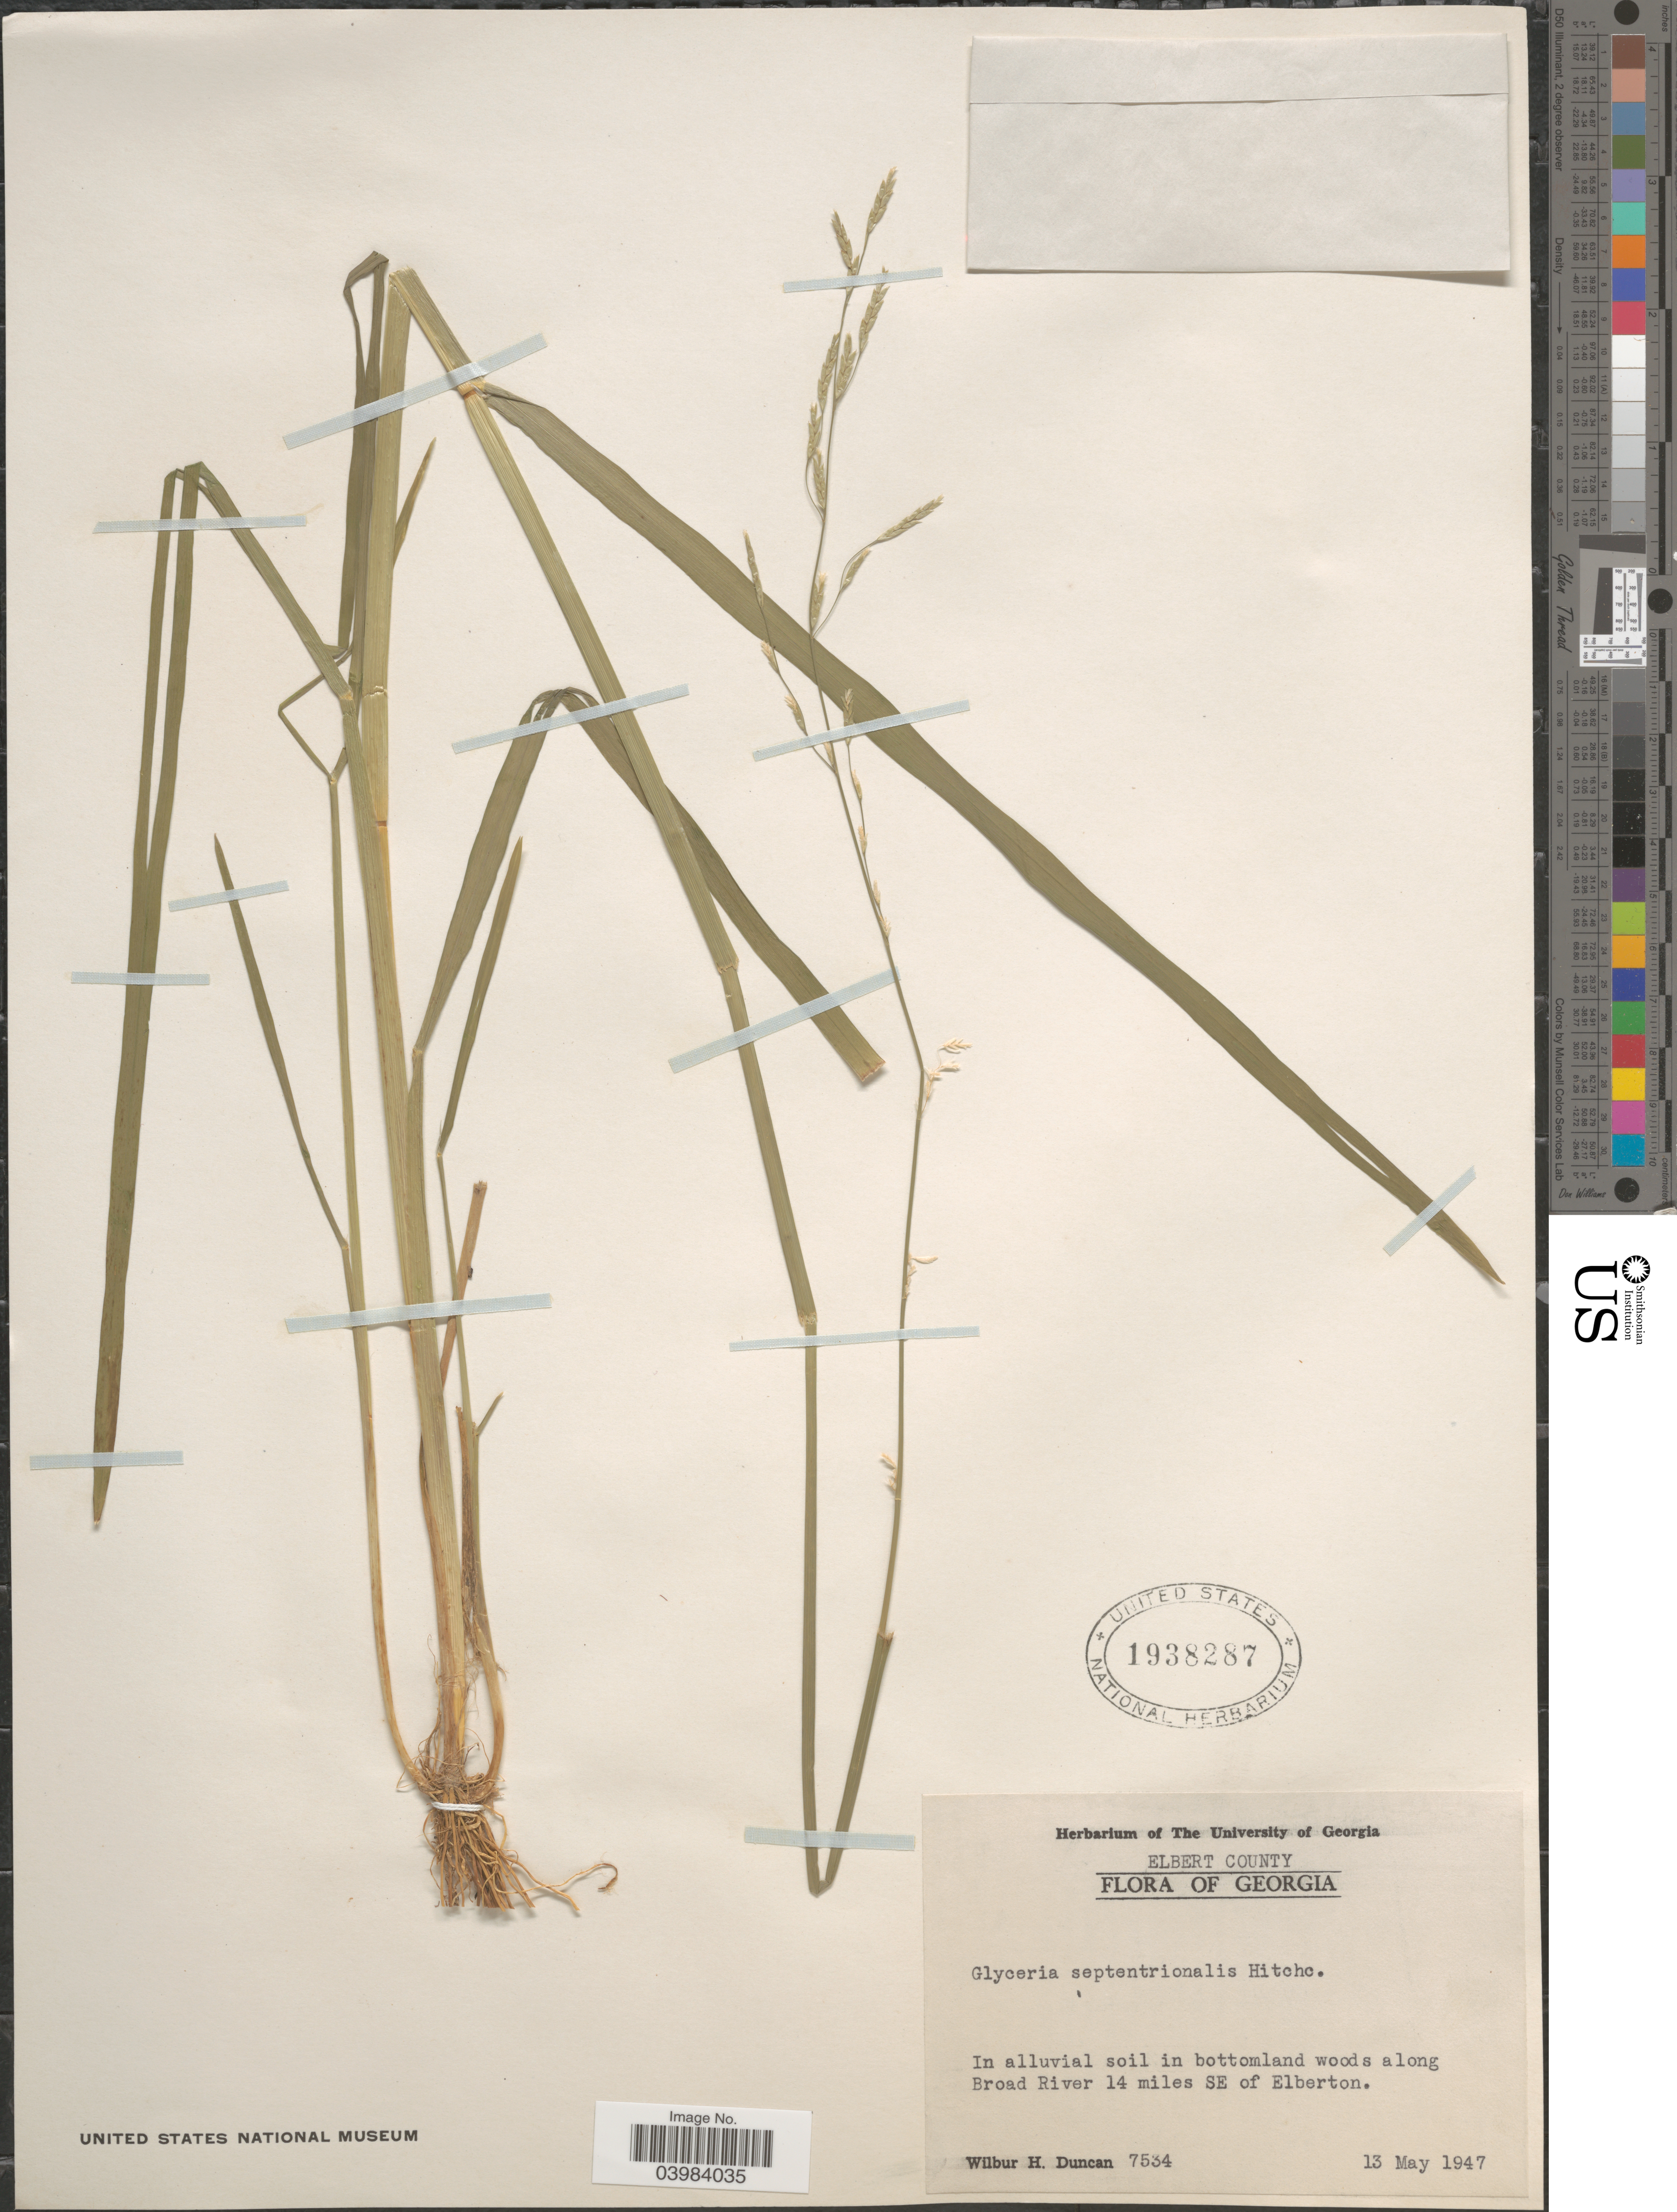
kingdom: Plantae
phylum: Tracheophyta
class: Liliopsida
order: Poales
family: Poaceae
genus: Glyceria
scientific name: Glyceria septentrionalis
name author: Hitchc.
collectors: W. H. Duncan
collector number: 7534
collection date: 1947-05-13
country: United States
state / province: Georgia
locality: Elbert County. In alluvial soil in bottomland wood s along Broad River 14 miles SE of Elberton.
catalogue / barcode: US 1938287